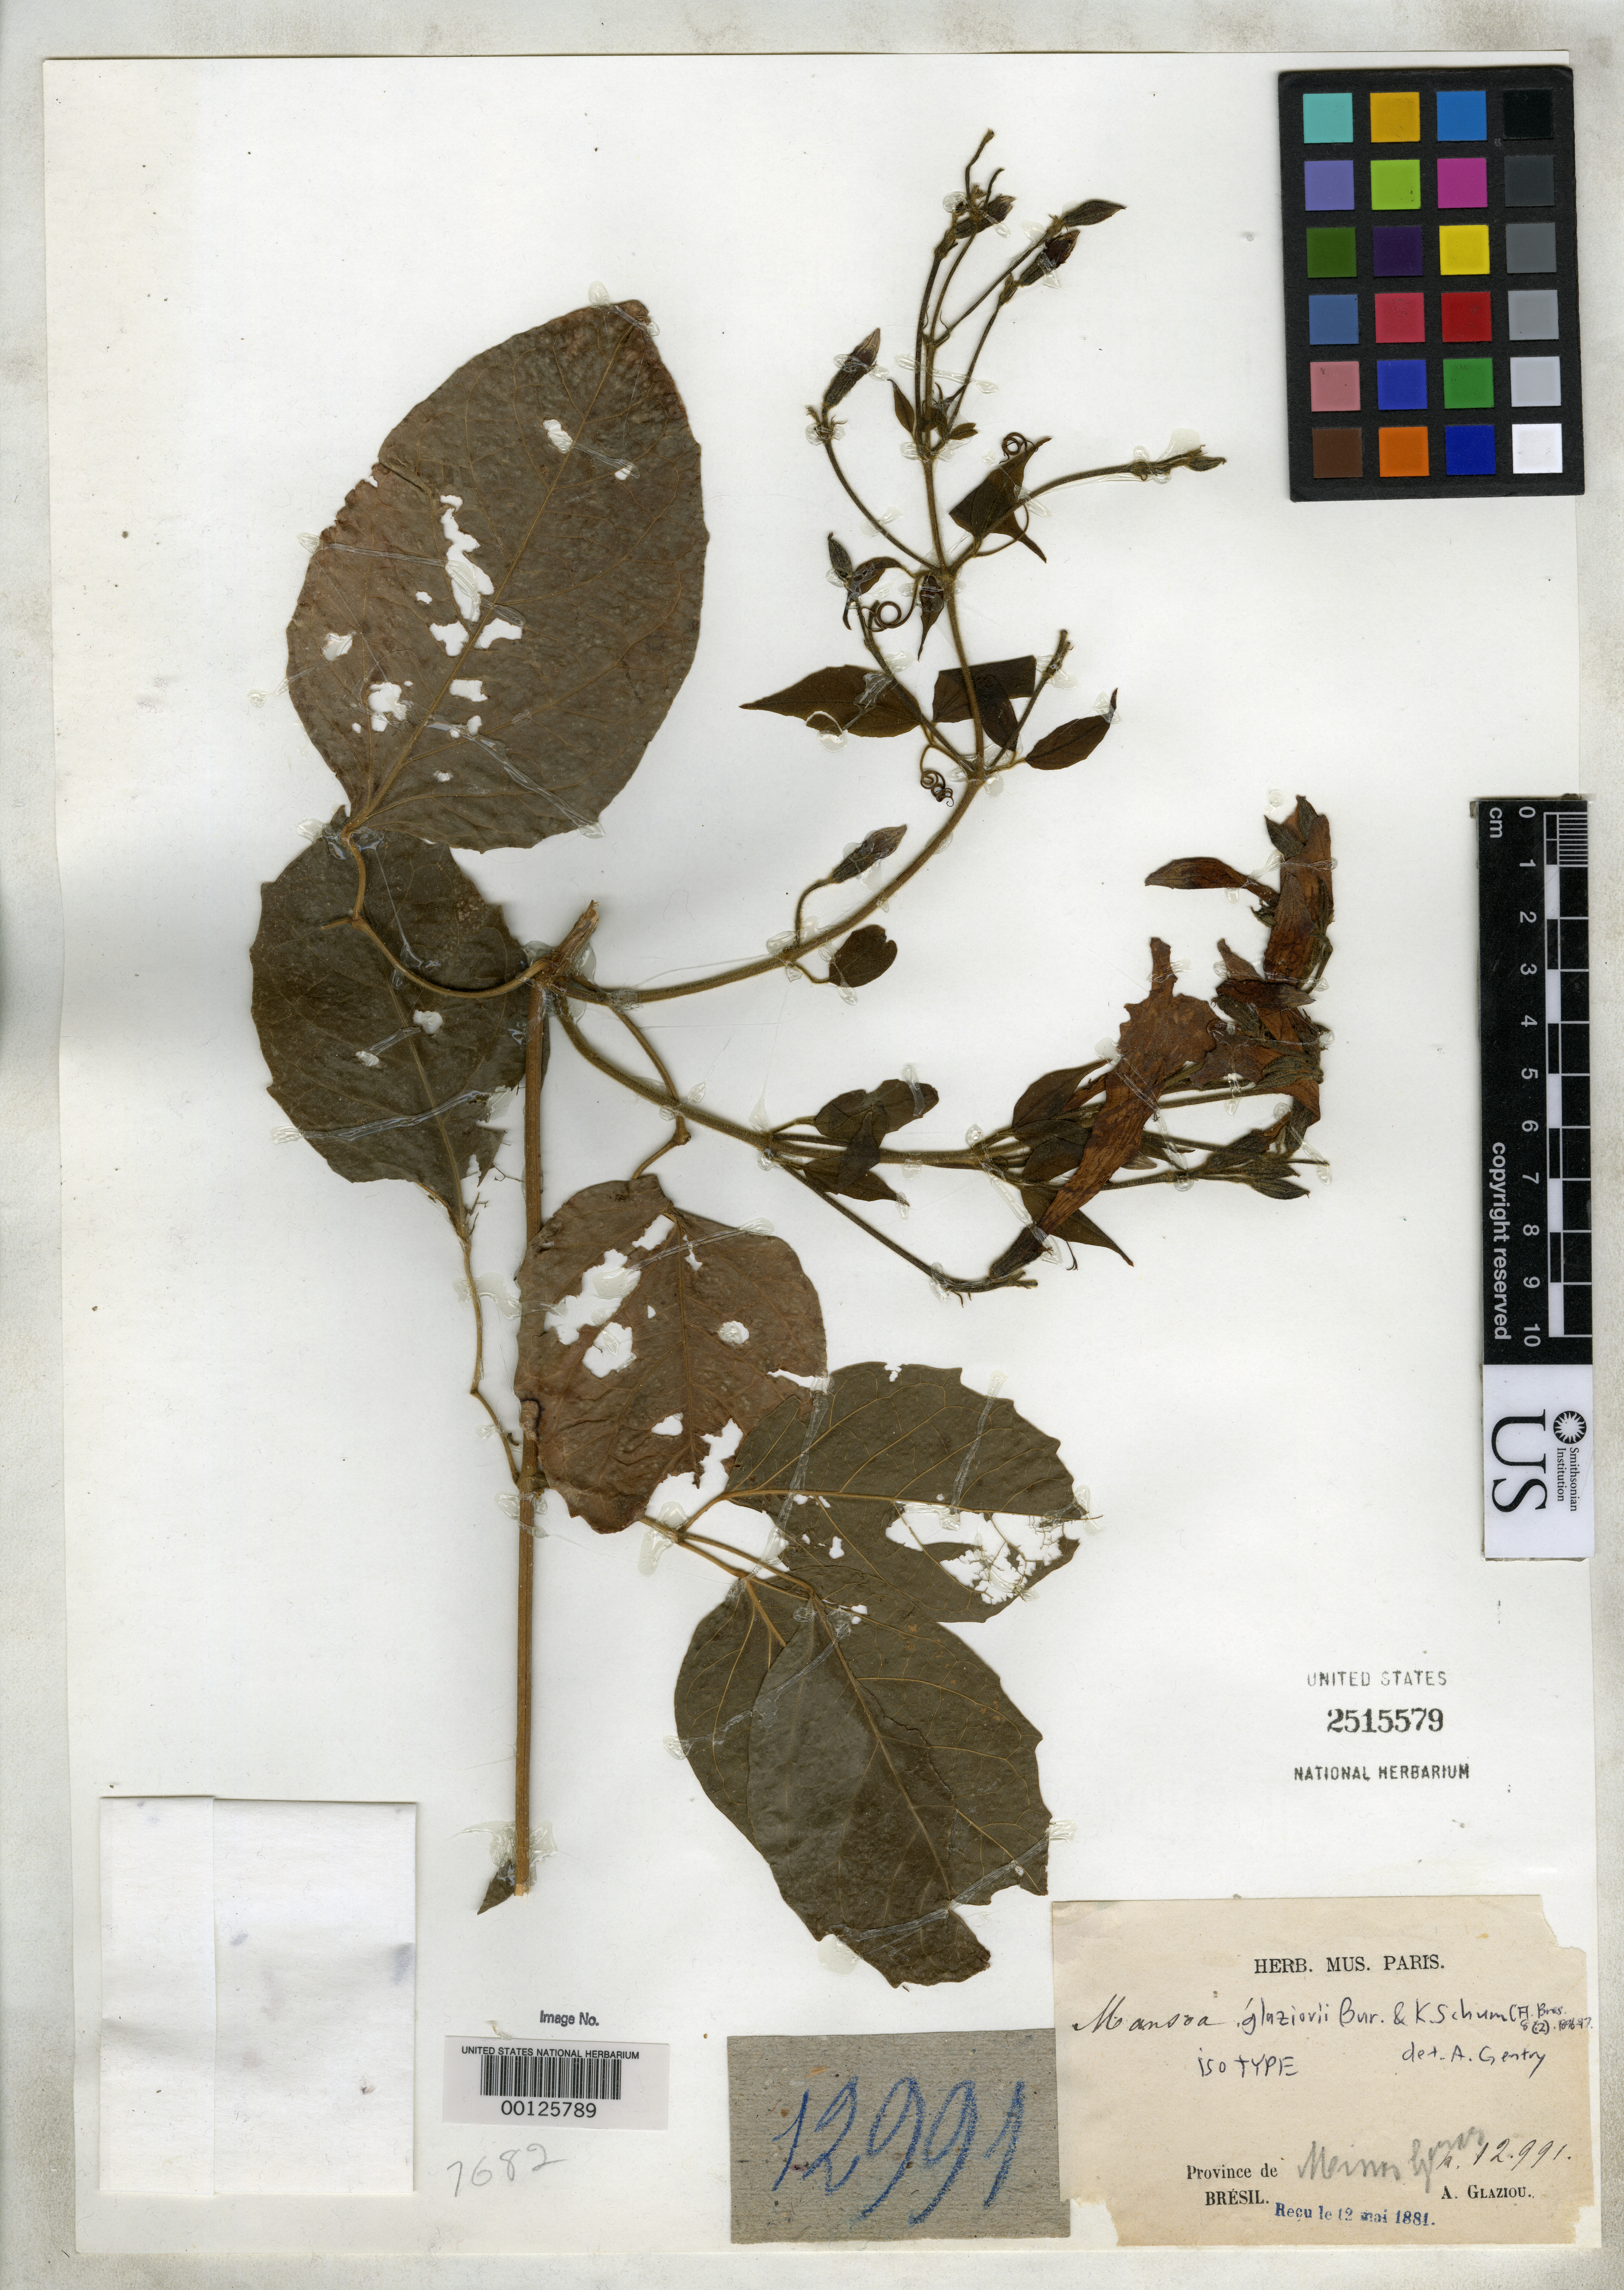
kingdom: Plantae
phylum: Tracheophyta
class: Magnoliopsida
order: Lamiales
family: Bignoniaceae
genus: Mansoa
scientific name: Mansoa glaziovii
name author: Bureau & K. Schum. in Mart.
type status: Isotype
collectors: A. F. M. Glaziou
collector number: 12991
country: Brazil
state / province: Minas Gerais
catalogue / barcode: US 2515579